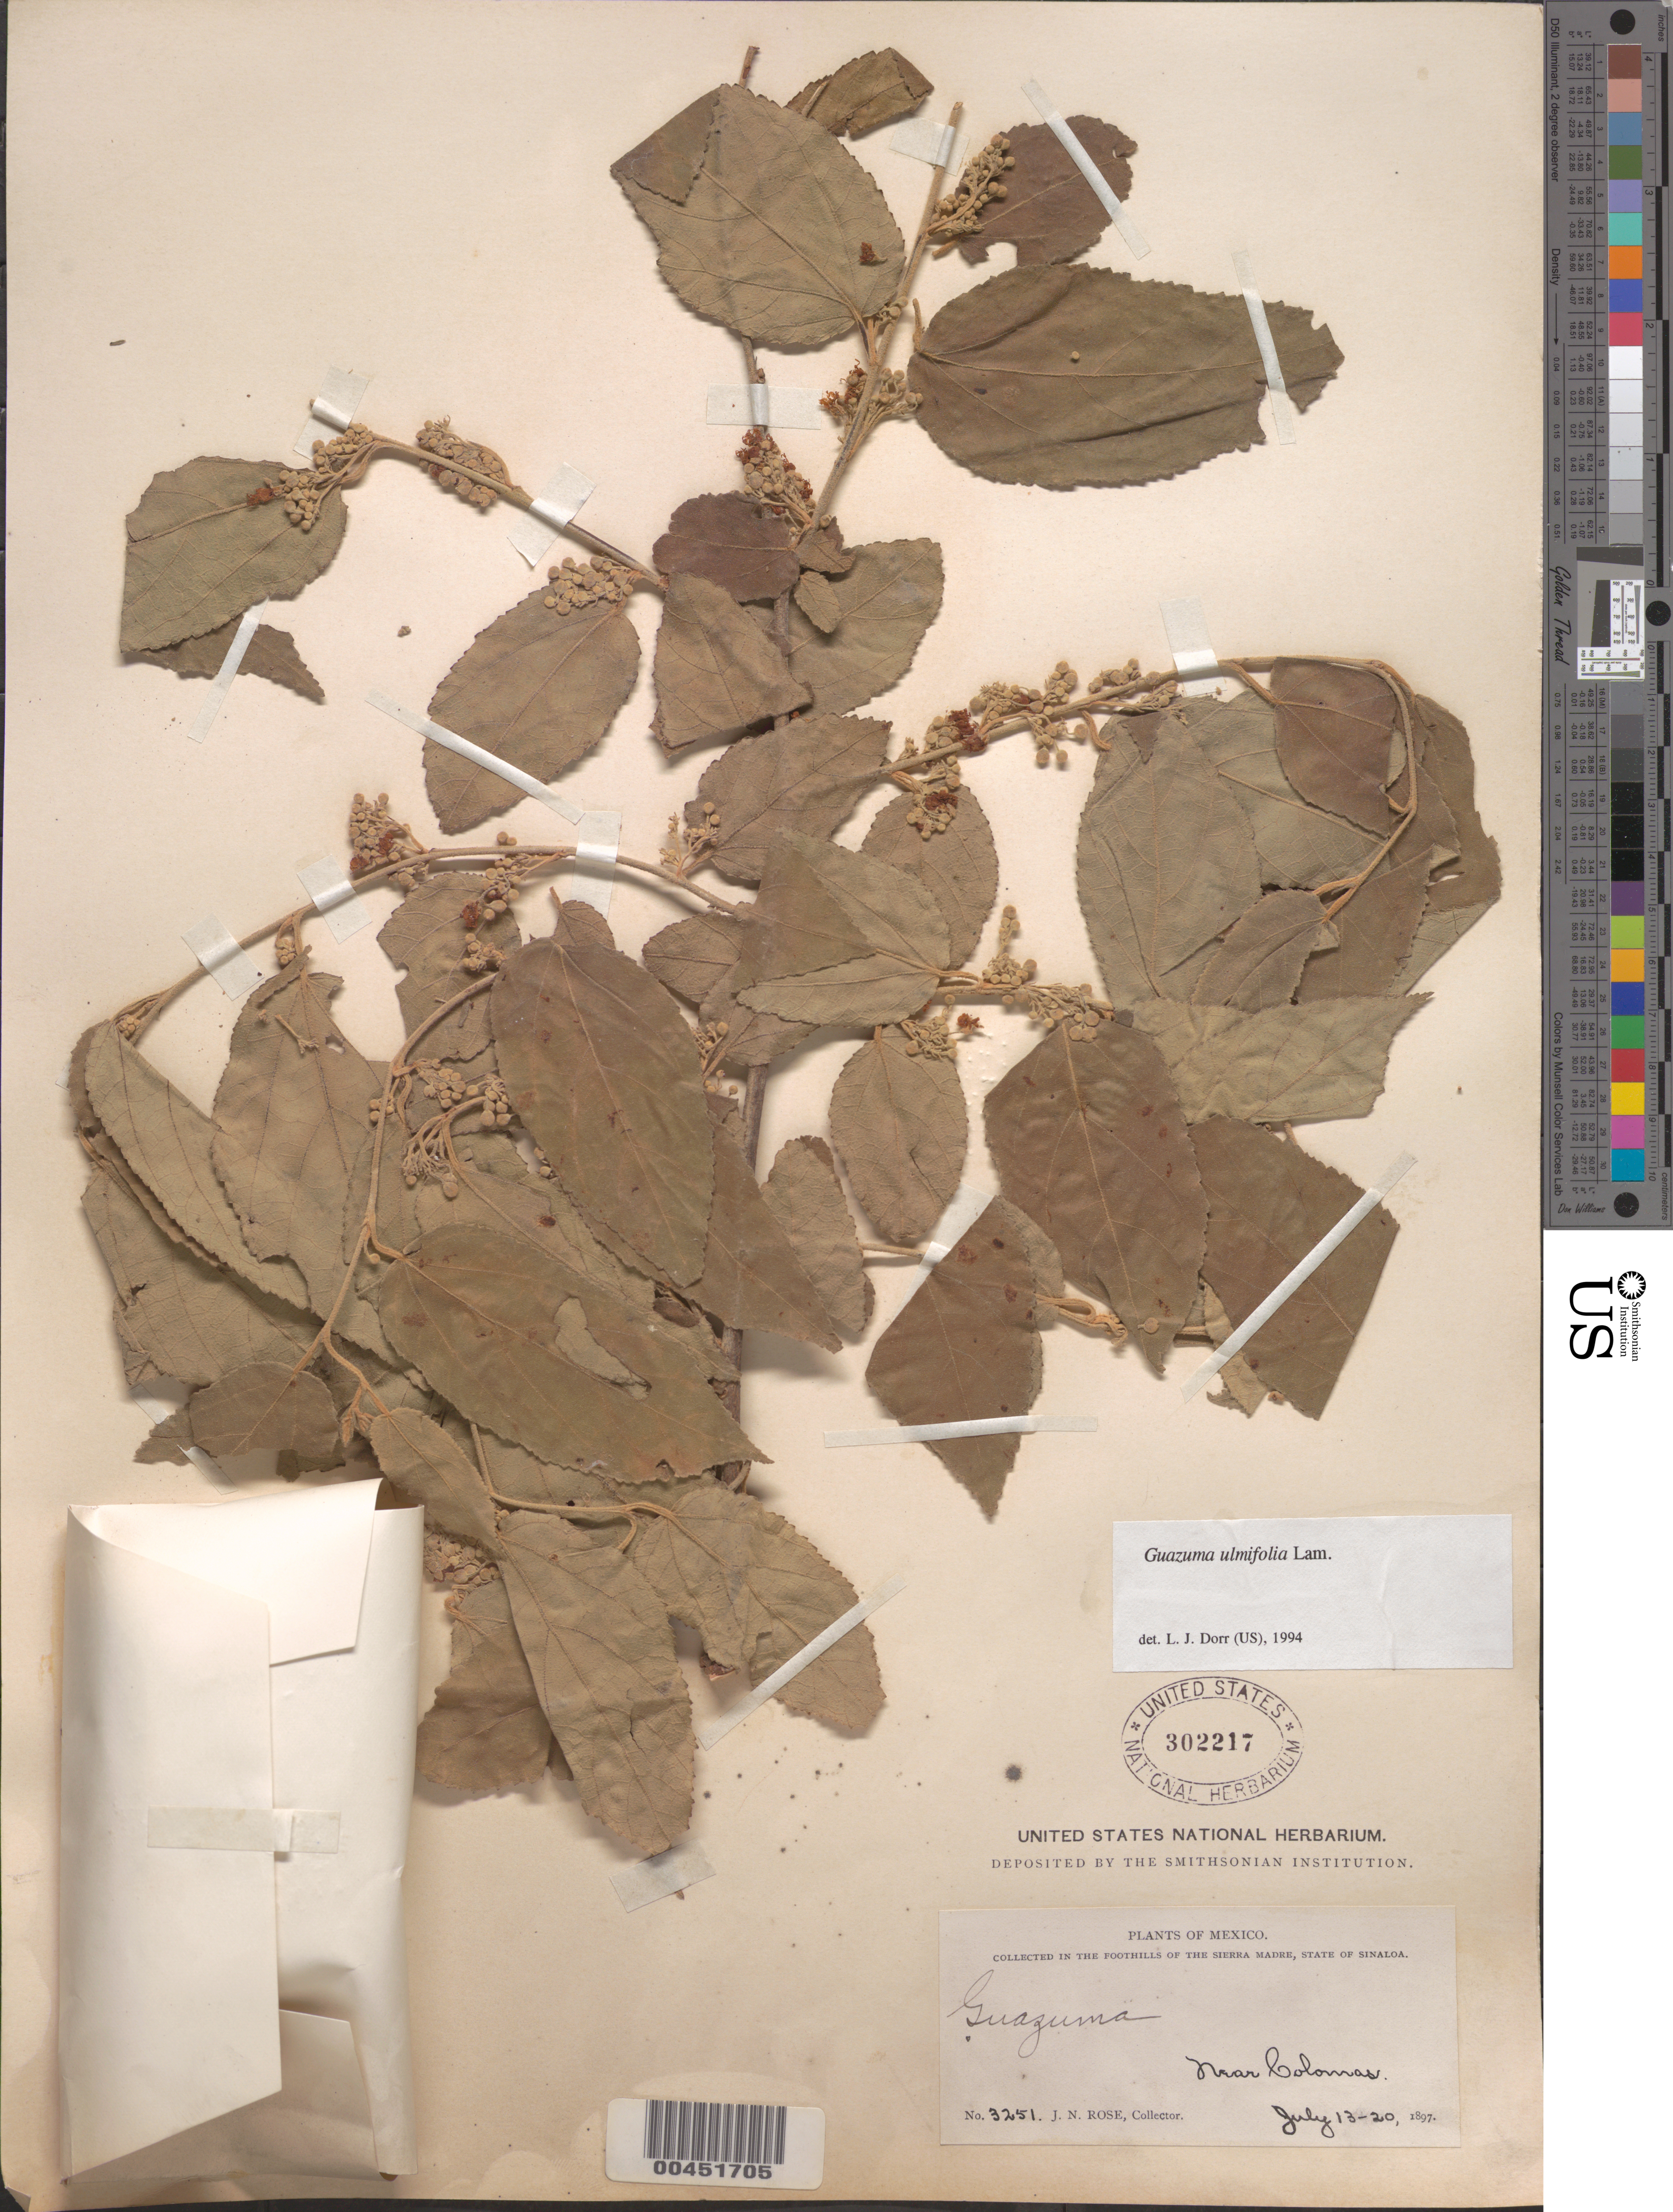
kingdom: Plantae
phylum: Tracheophyta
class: Magnoliopsida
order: Malvales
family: Malvaceae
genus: Guazuma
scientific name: Guazuma ulmifolia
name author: Lam.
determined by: Dorr, L. J., (BOT), Smithsonian Institution - National Museum of Natural History (UNITED STATES)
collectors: J. N. Rose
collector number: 3251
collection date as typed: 13 Jul 1897 to 20 Jul 1897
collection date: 1897-07-13/1897-07-20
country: Mexico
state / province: Sinaloa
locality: Near Colomas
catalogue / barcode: US 302217